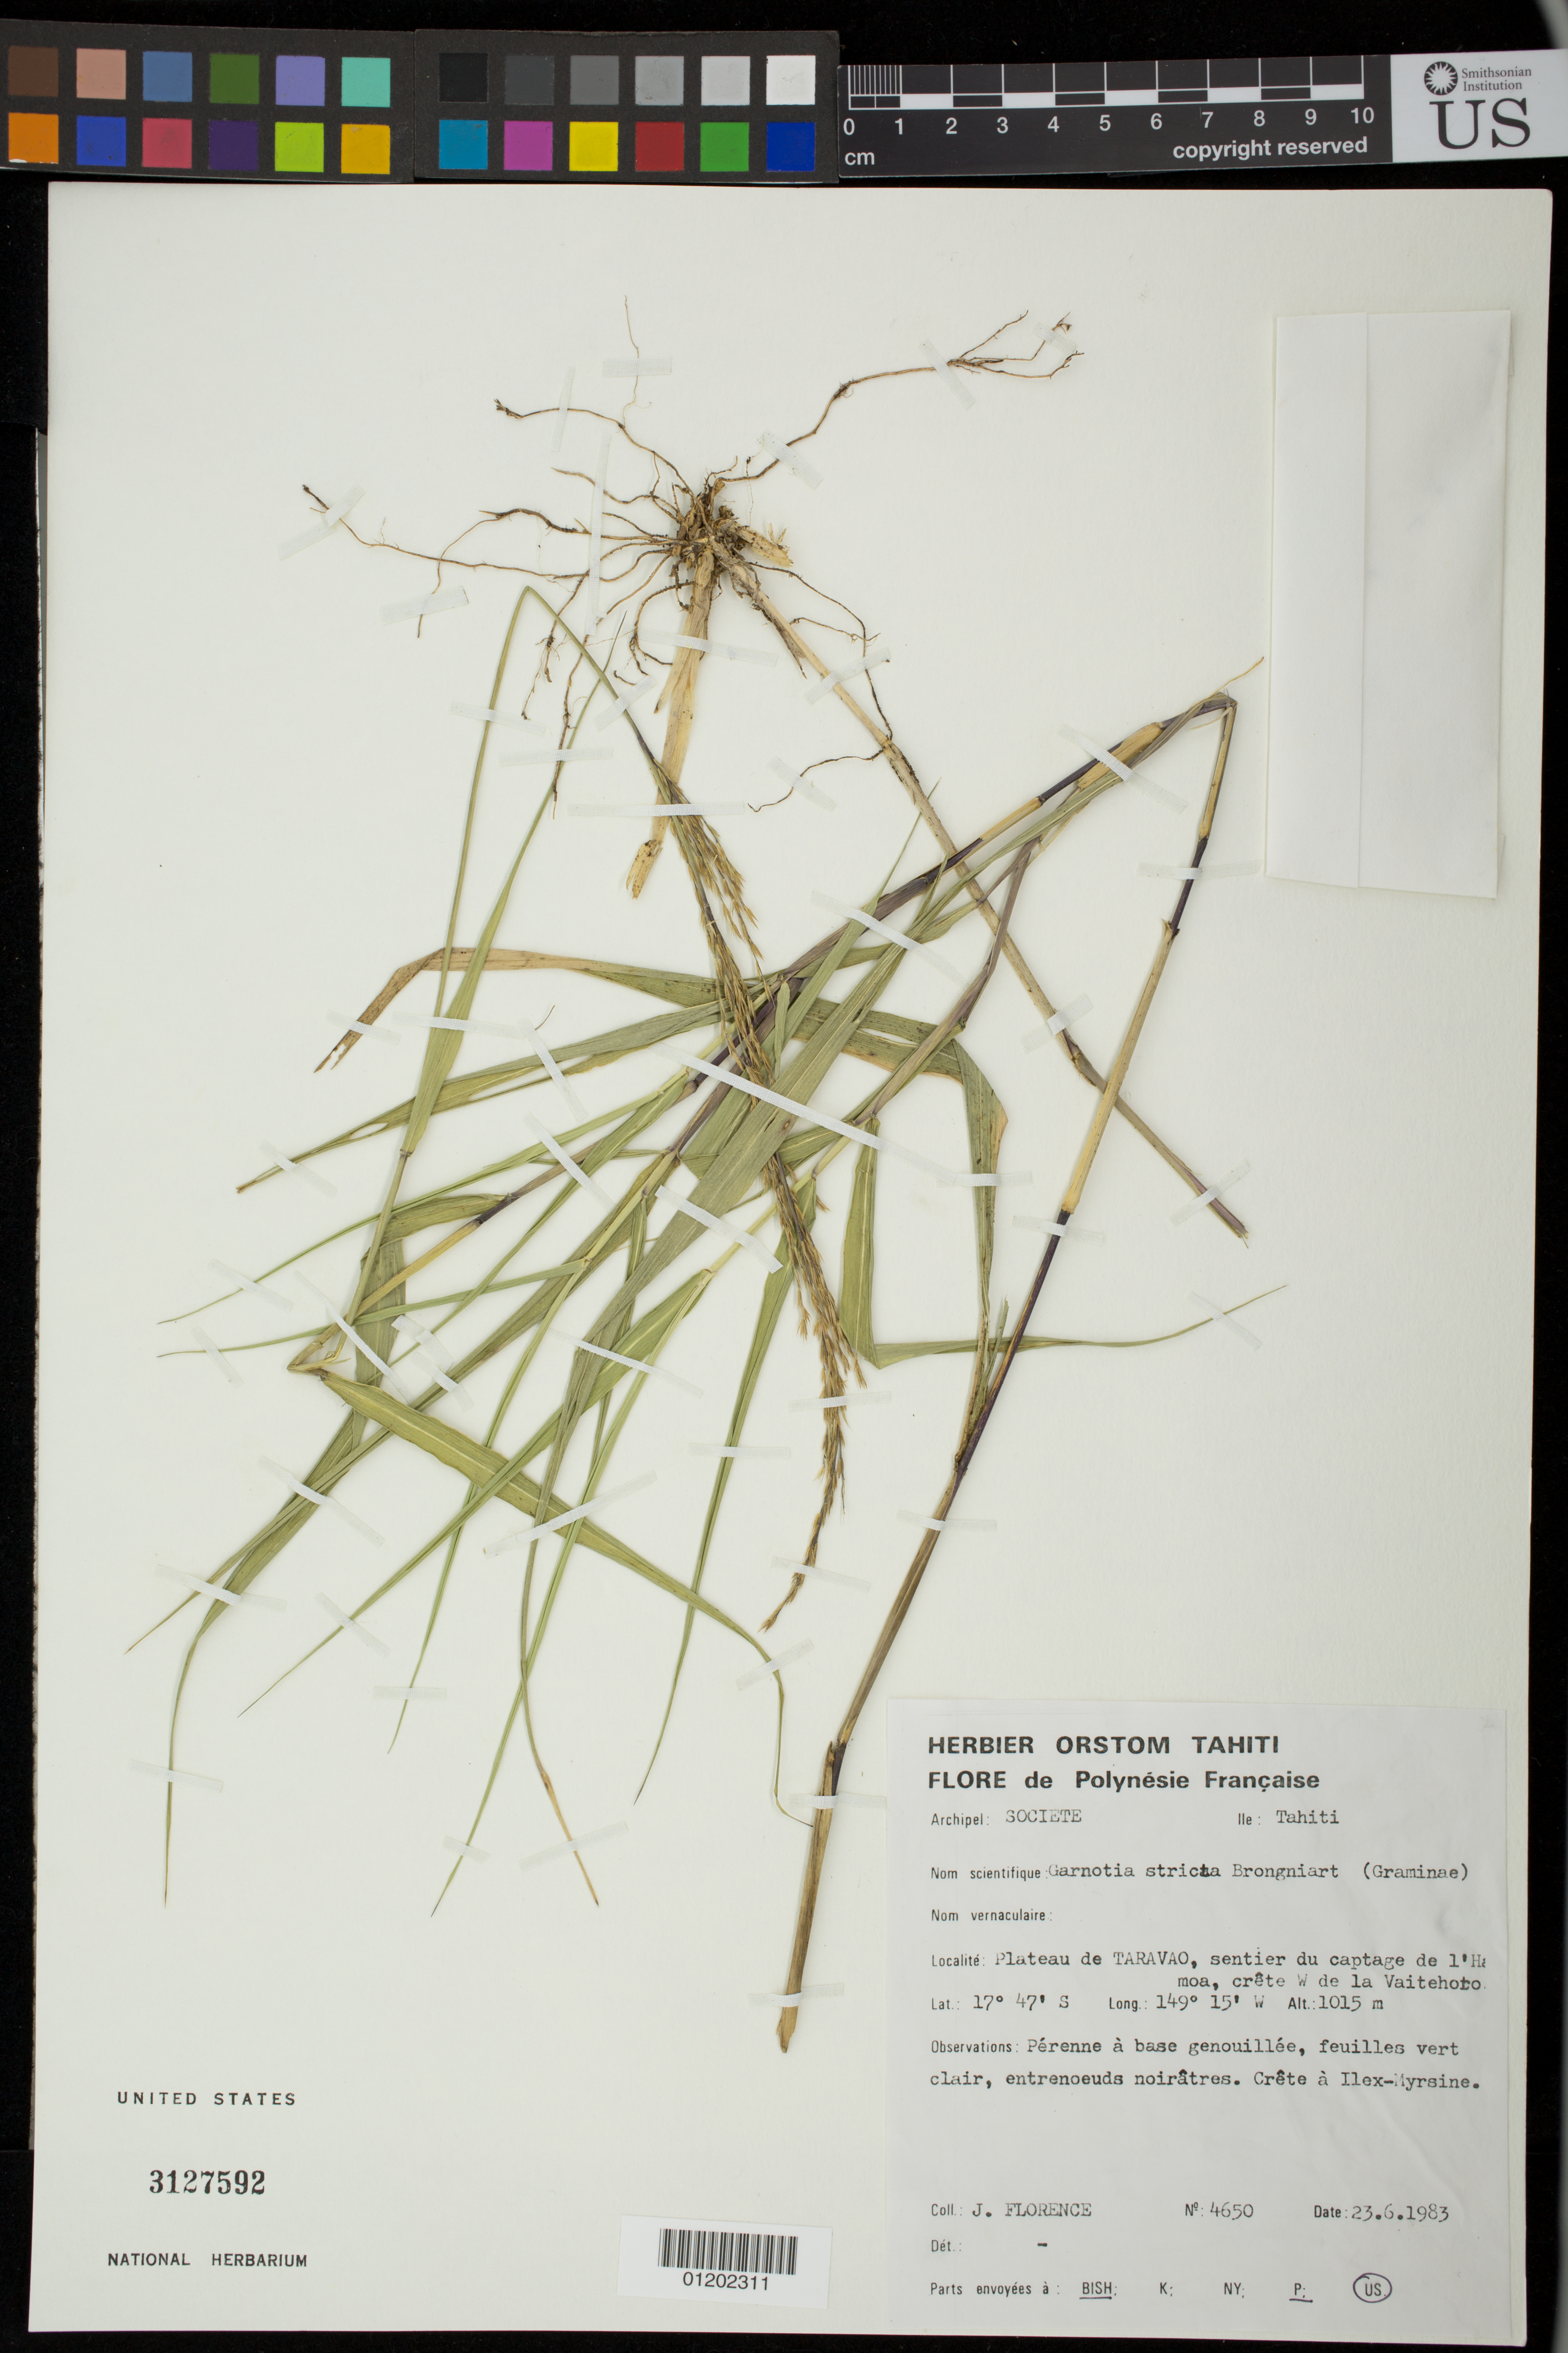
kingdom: Plantae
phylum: Tracheophyta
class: Liliopsida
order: Poales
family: Poaceae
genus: Garnotia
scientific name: Garnotia stricta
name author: Brongn.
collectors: J. Florence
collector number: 4650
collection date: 1983-06-23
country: French Polynesia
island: Tahiti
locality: Plateau de Taravao, sentier du captage de l'ha moa, crete W de la Vaitehoto.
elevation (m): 1015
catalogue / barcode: US 3127592